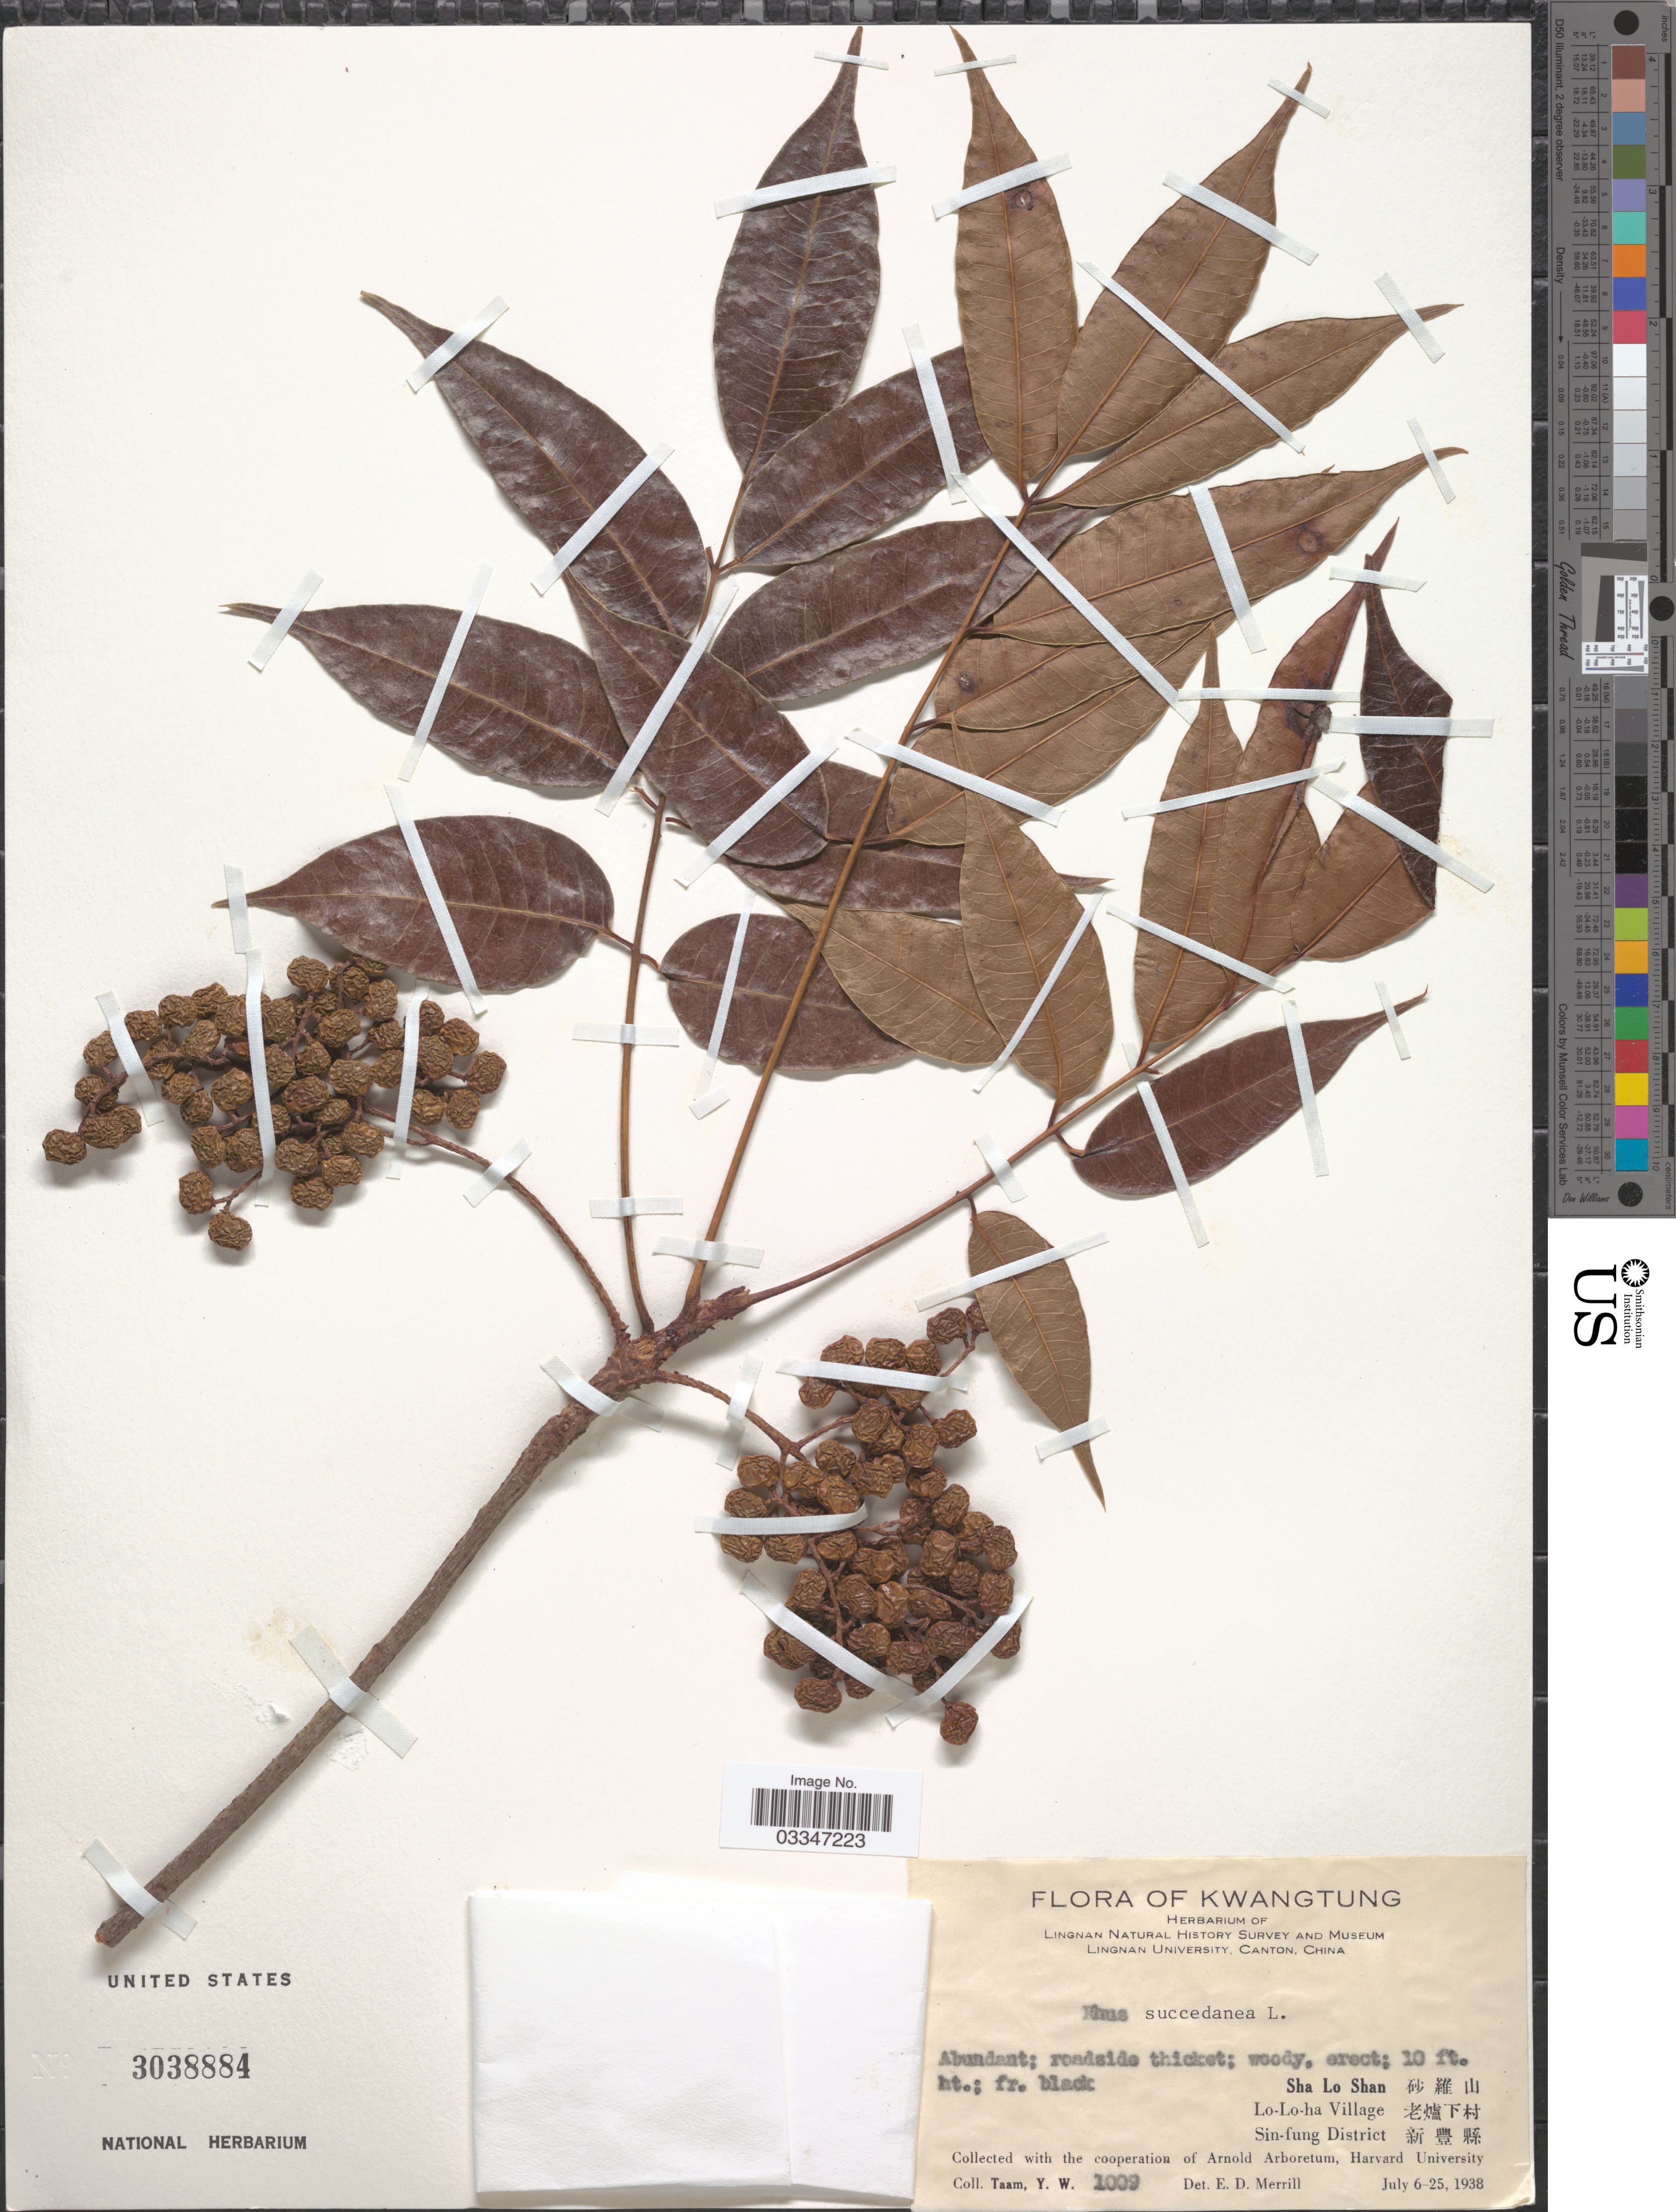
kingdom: Plantae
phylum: Tracheophyta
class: Magnoliopsida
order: Sapindales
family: Anacardiaceae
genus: Rhus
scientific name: Rhus succedanea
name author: L.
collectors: Y. W. Taam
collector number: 1009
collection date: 1938-07-06/1938-07-25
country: China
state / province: Guangdong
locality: Kwangtung. Sha Lo Shan X. Lo-Lo-ha Village X. Sin-fung District X.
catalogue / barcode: US 3038884